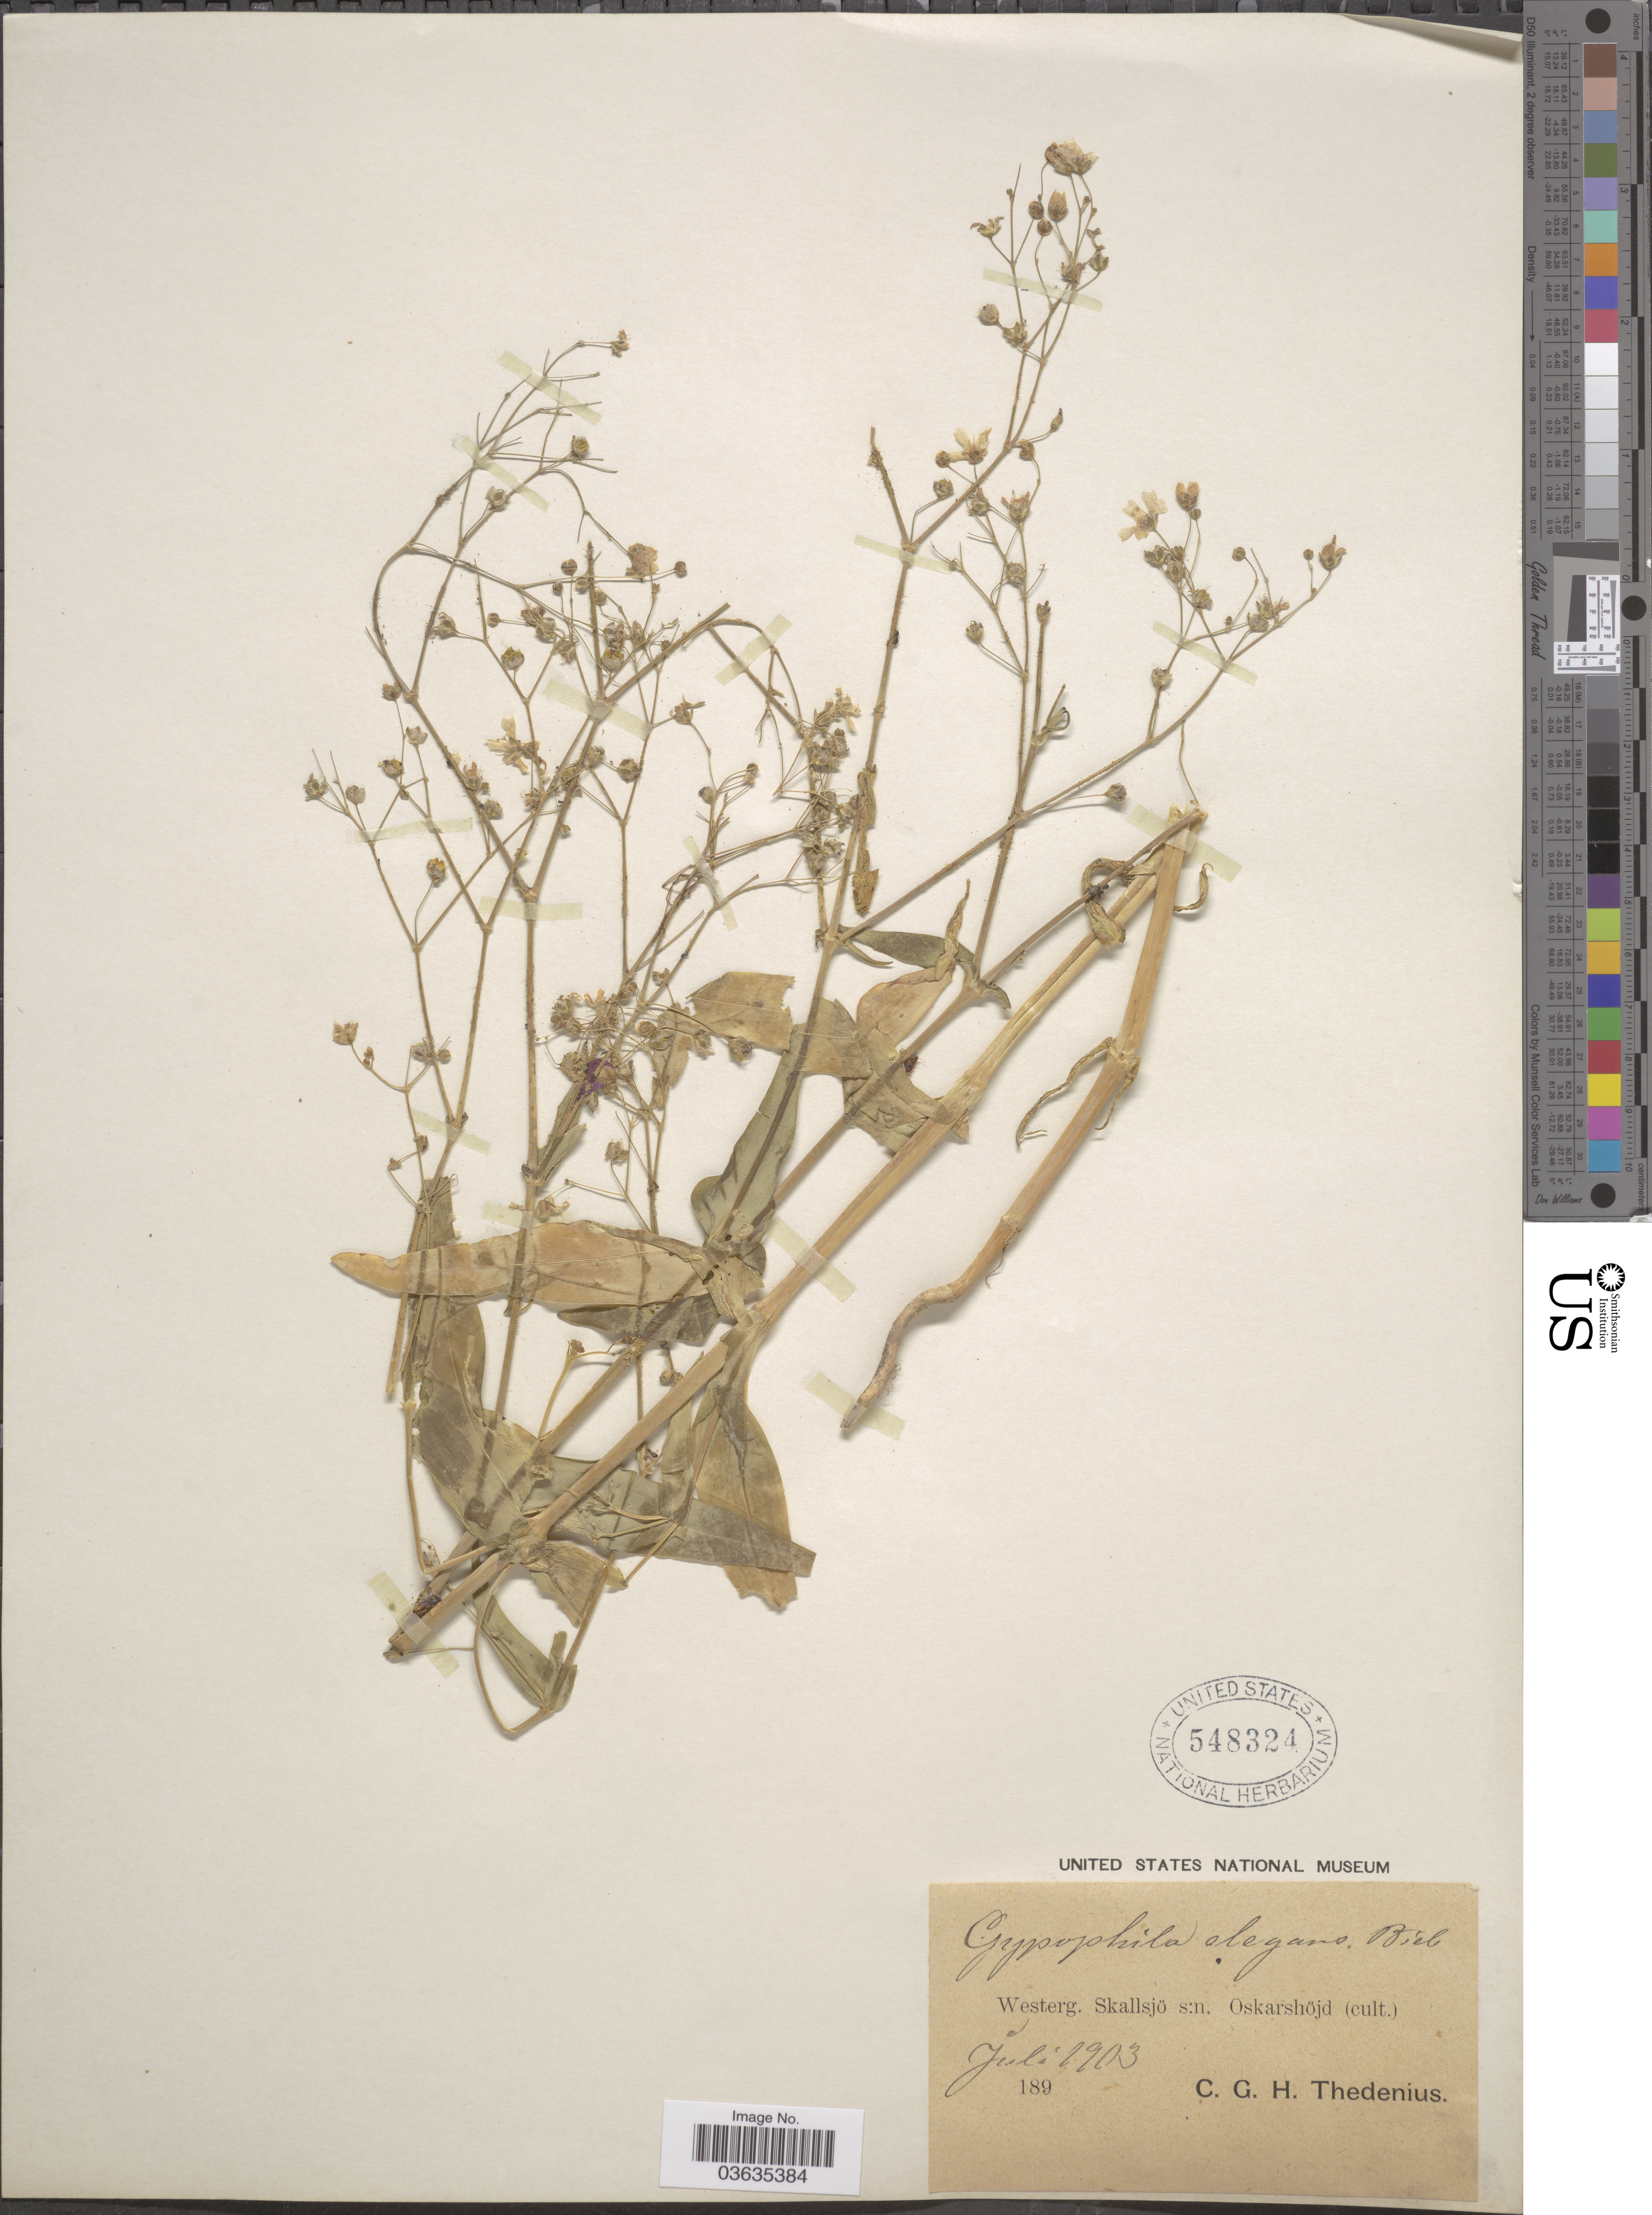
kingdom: Plantae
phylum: Tracheophyta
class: Magnoliopsida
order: Caryophyllales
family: Caryophyllaceae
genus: Gypsophila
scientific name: Gypsophila elegans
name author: M. Bieb.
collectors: C. Thedenius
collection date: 1903-07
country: Sweden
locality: Westerg. Skallsjö s:n. Oskarshöjd.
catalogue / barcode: US 548324